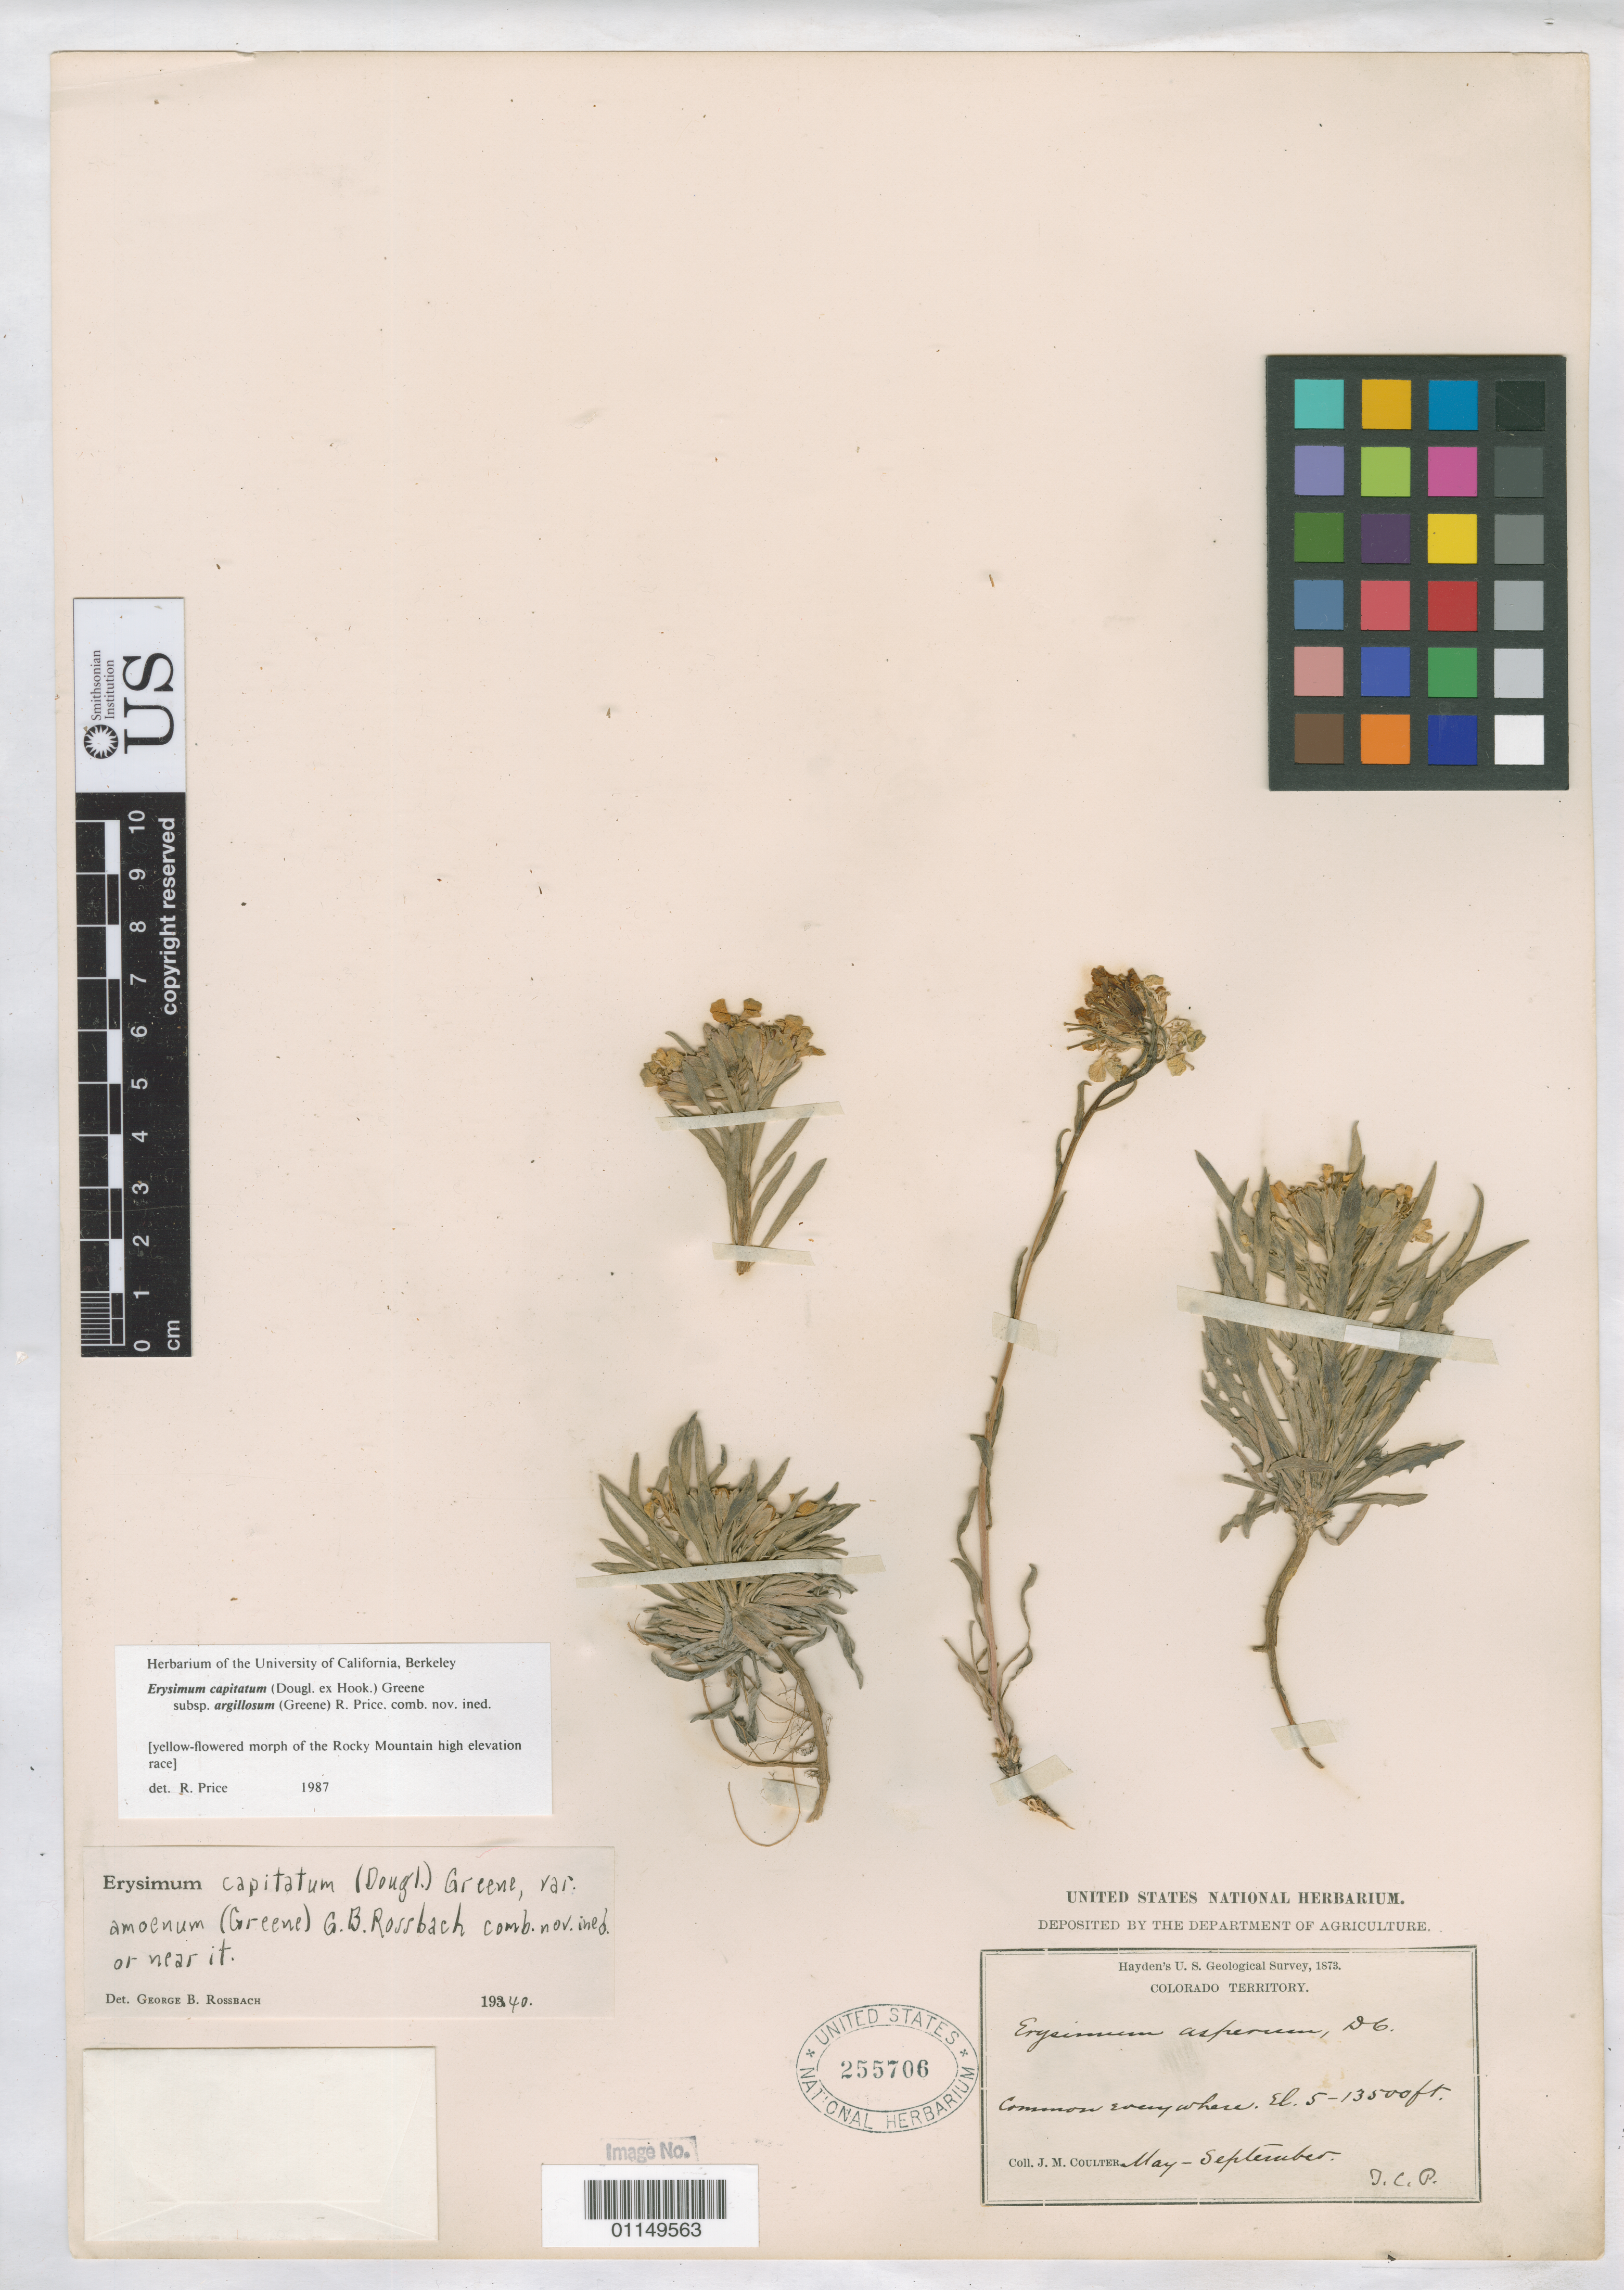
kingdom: Plantae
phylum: Tracheophyta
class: Magnoliopsida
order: Brassicales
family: Brassicaceae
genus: Erysimum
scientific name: Erysimum capitatum subsp. argillosum (Greene) R.A. Price comb. nov. ined.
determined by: Price, R.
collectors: J. M. Coulter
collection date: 1873-05/1873-09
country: United States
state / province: Colorado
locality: Colorado Territory.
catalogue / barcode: US 255706